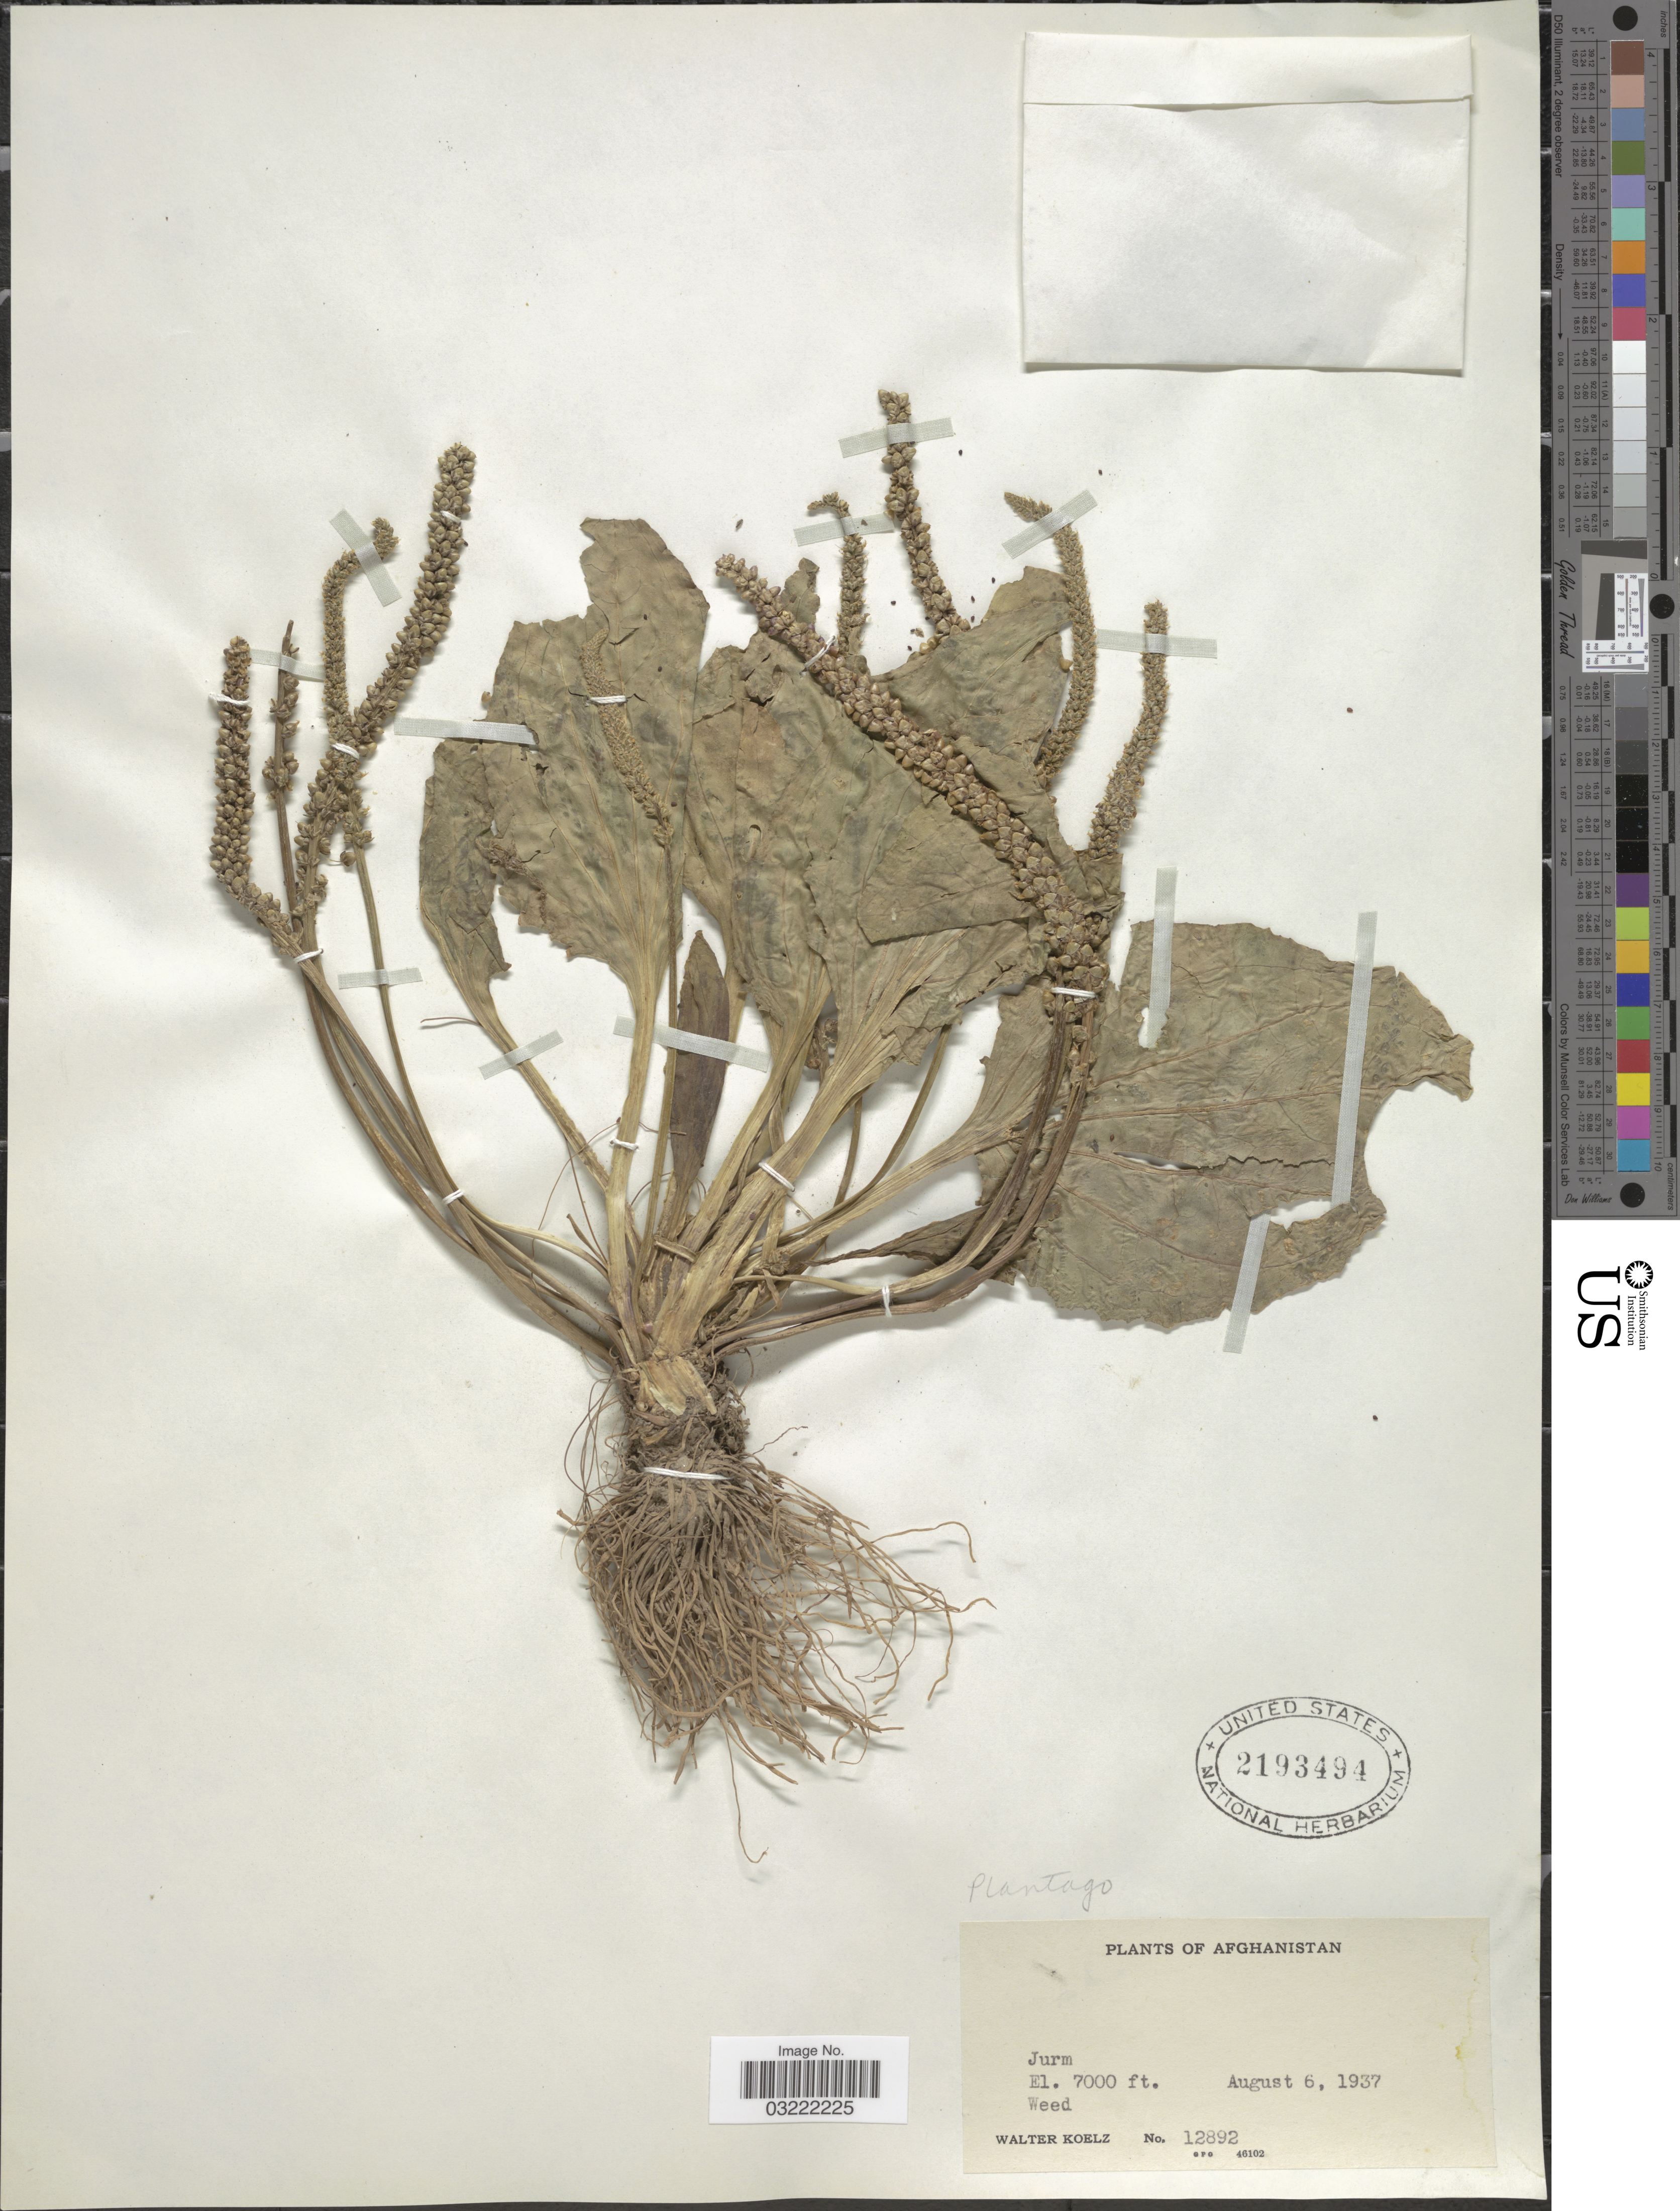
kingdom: Plantae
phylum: Tracheophyta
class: Magnoliopsida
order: Lamiales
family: Plantaginaceae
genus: Plantago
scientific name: Plantago sp.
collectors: W. N. Koelz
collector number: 12892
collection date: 1937-08-06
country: Afghanistan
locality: Jurm.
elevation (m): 2134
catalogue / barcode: US 2193494